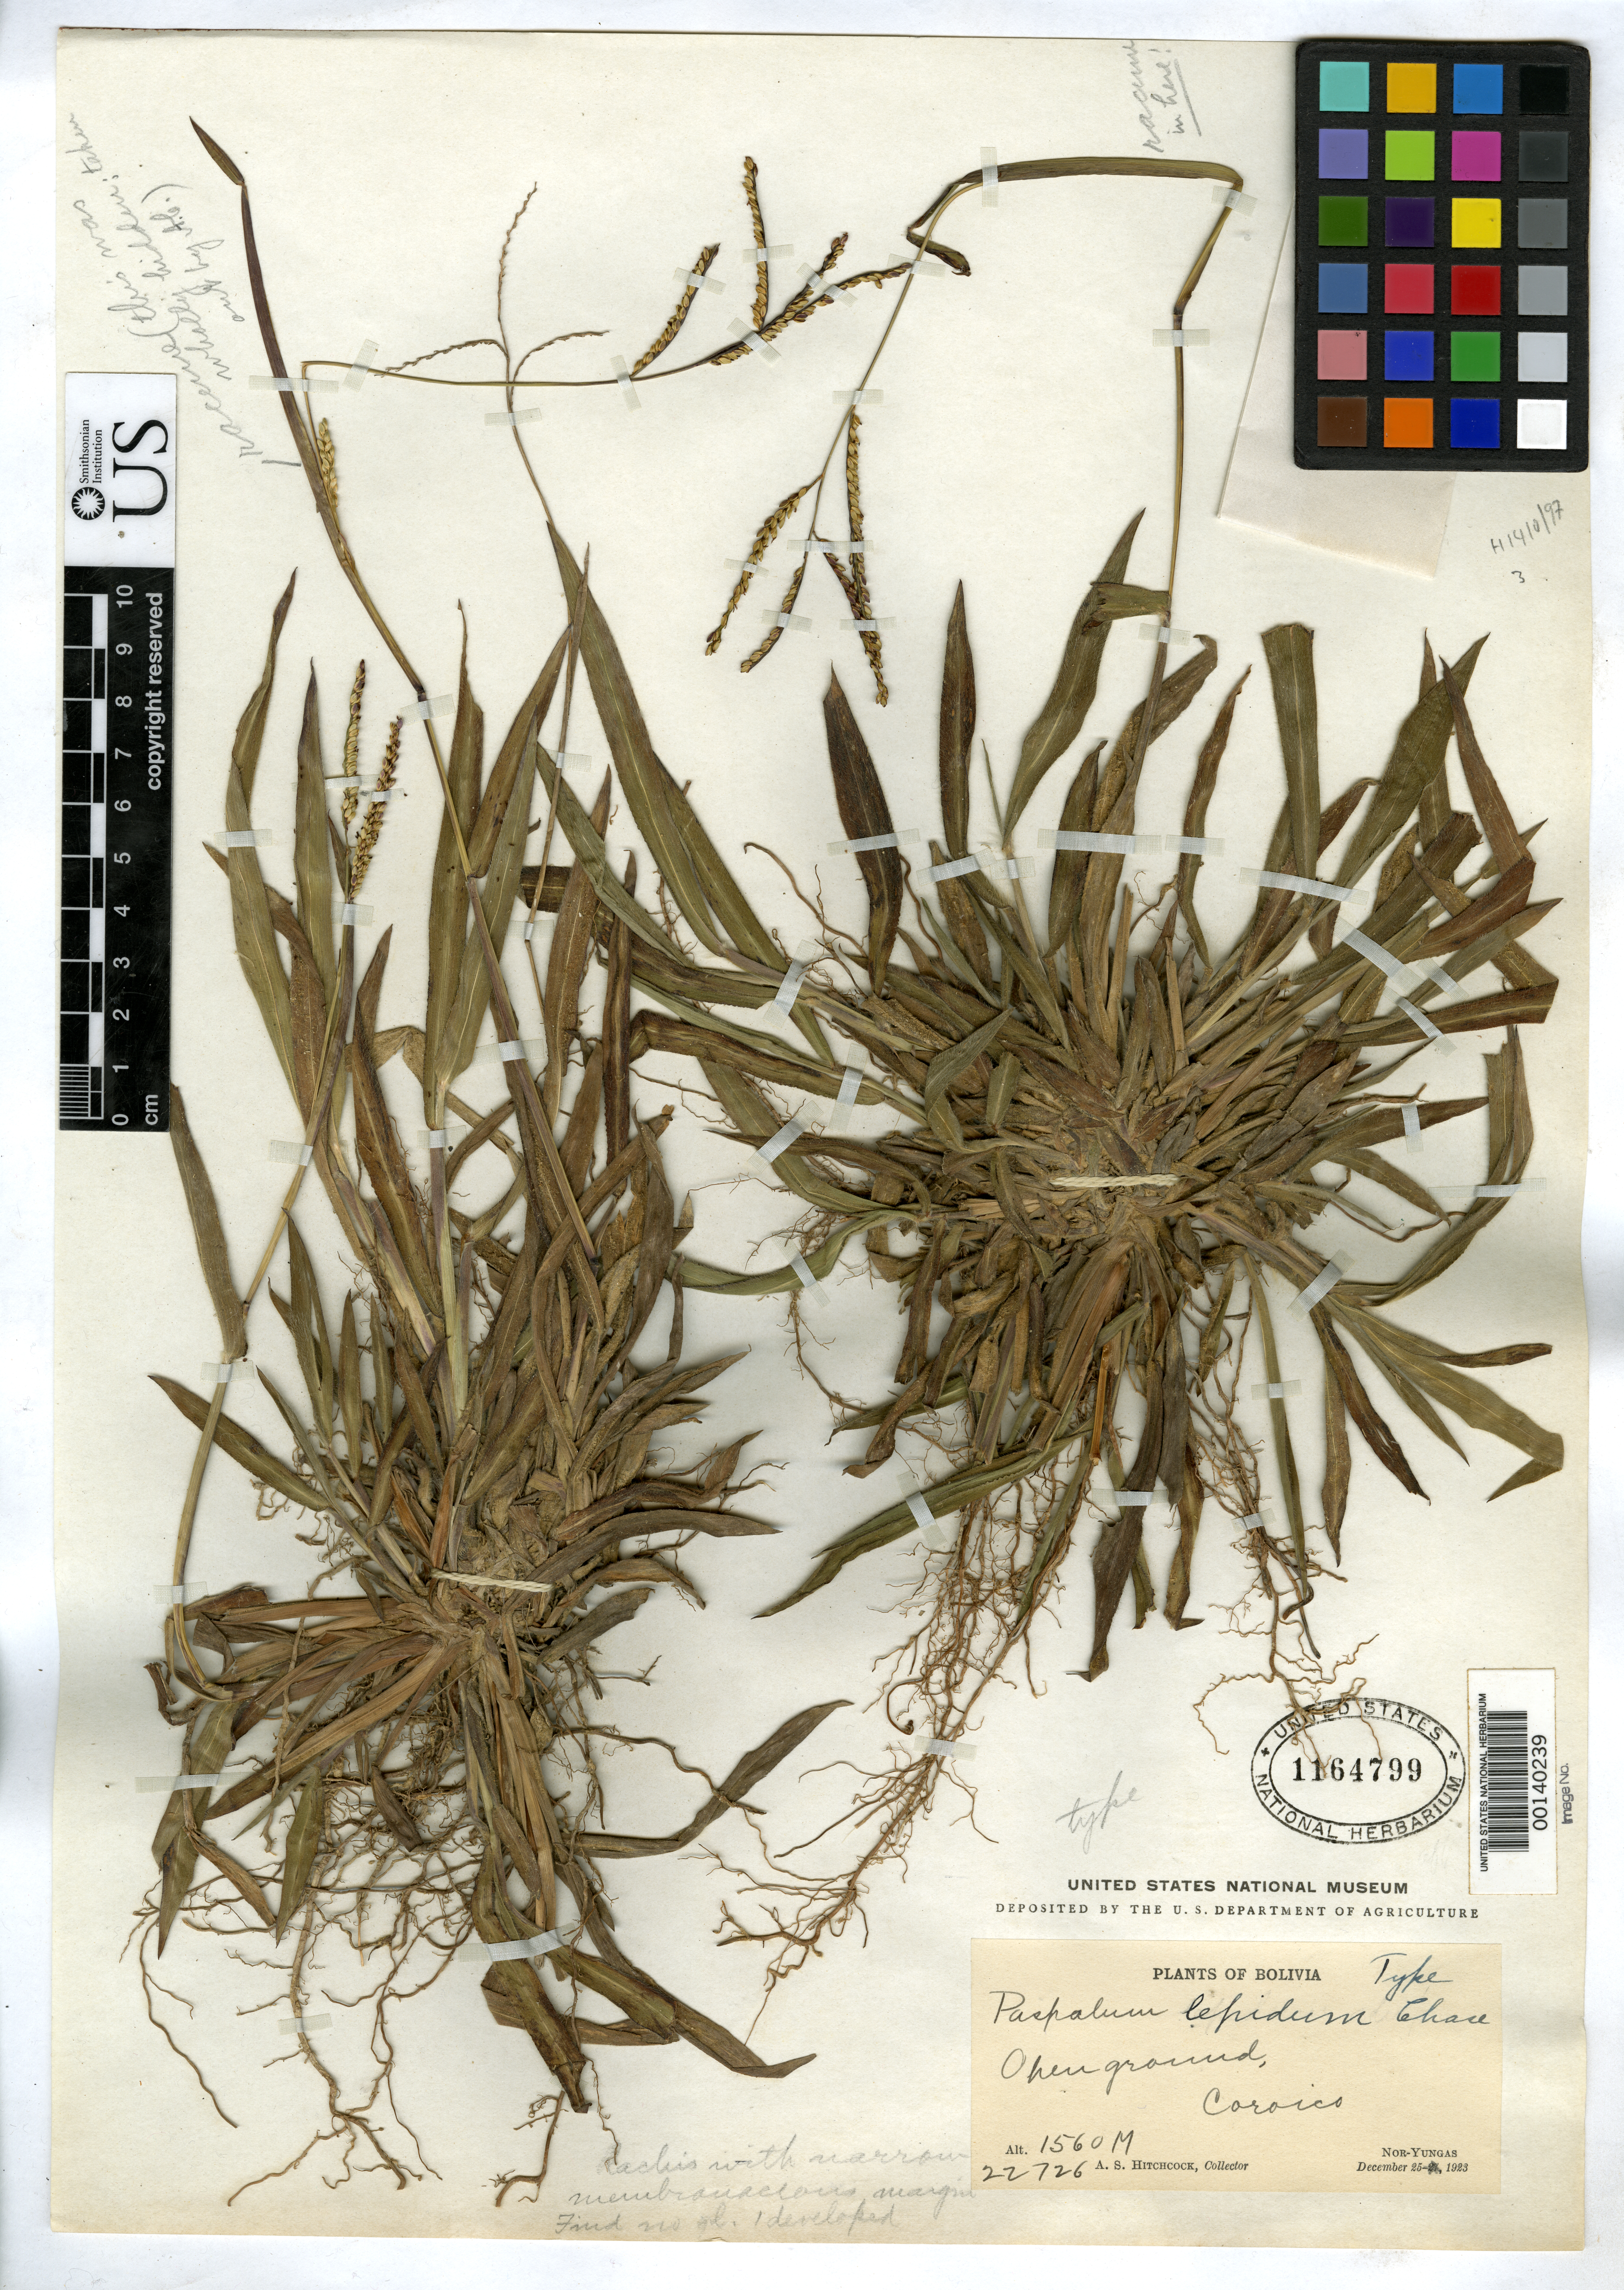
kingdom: Plantae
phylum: Tracheophyta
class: Liliopsida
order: Poales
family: Poaceae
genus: Paspalum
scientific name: Paspalum lepidum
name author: Chase in Hitchc.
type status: Holotype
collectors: A. S. Hitchcock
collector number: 22726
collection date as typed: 25 Dec 1923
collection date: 1923-12-25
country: Bolivia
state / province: La Paz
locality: Coroico, Nor Yungas.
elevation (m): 1560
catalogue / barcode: US 1164799